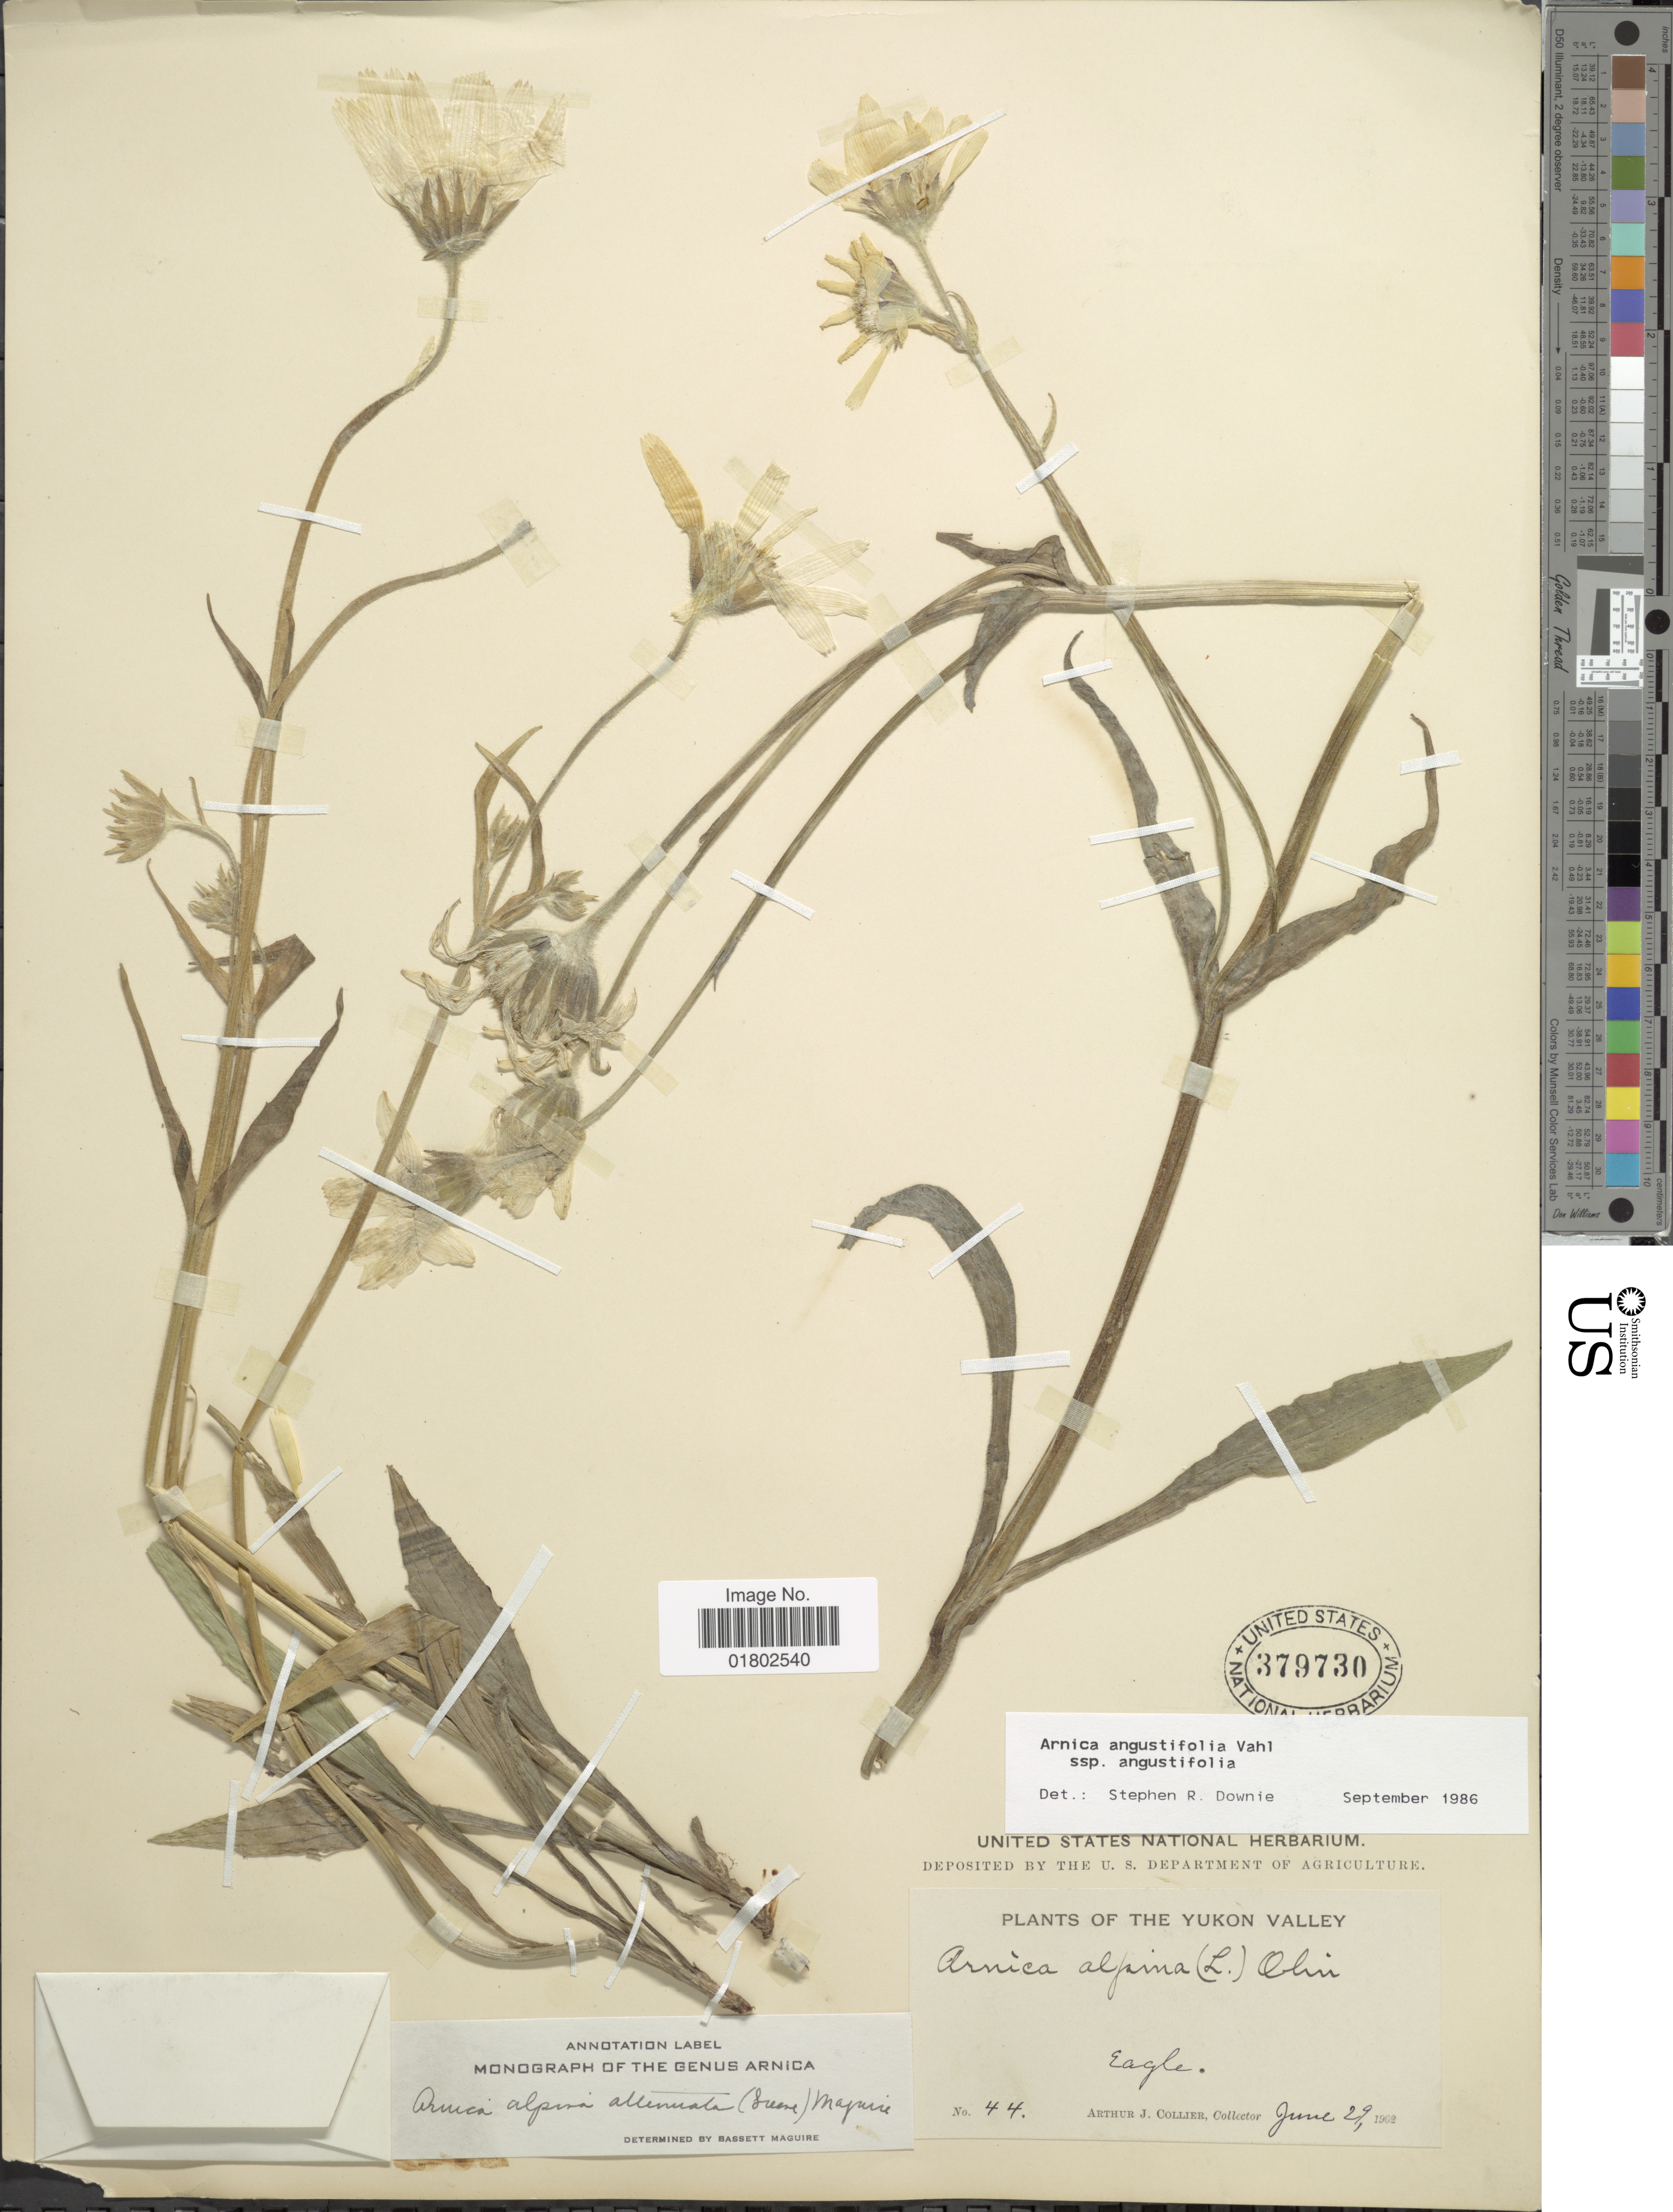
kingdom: Plantae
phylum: Tracheophyta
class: Magnoliopsida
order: Asterales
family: Asteraceae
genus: Arnica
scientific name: Arnica angustifolia subsp. angustifolia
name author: Vahl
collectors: A. Collier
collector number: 44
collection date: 1902-06-29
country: Canada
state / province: Yukon Territory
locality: Eagle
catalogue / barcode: US 379730